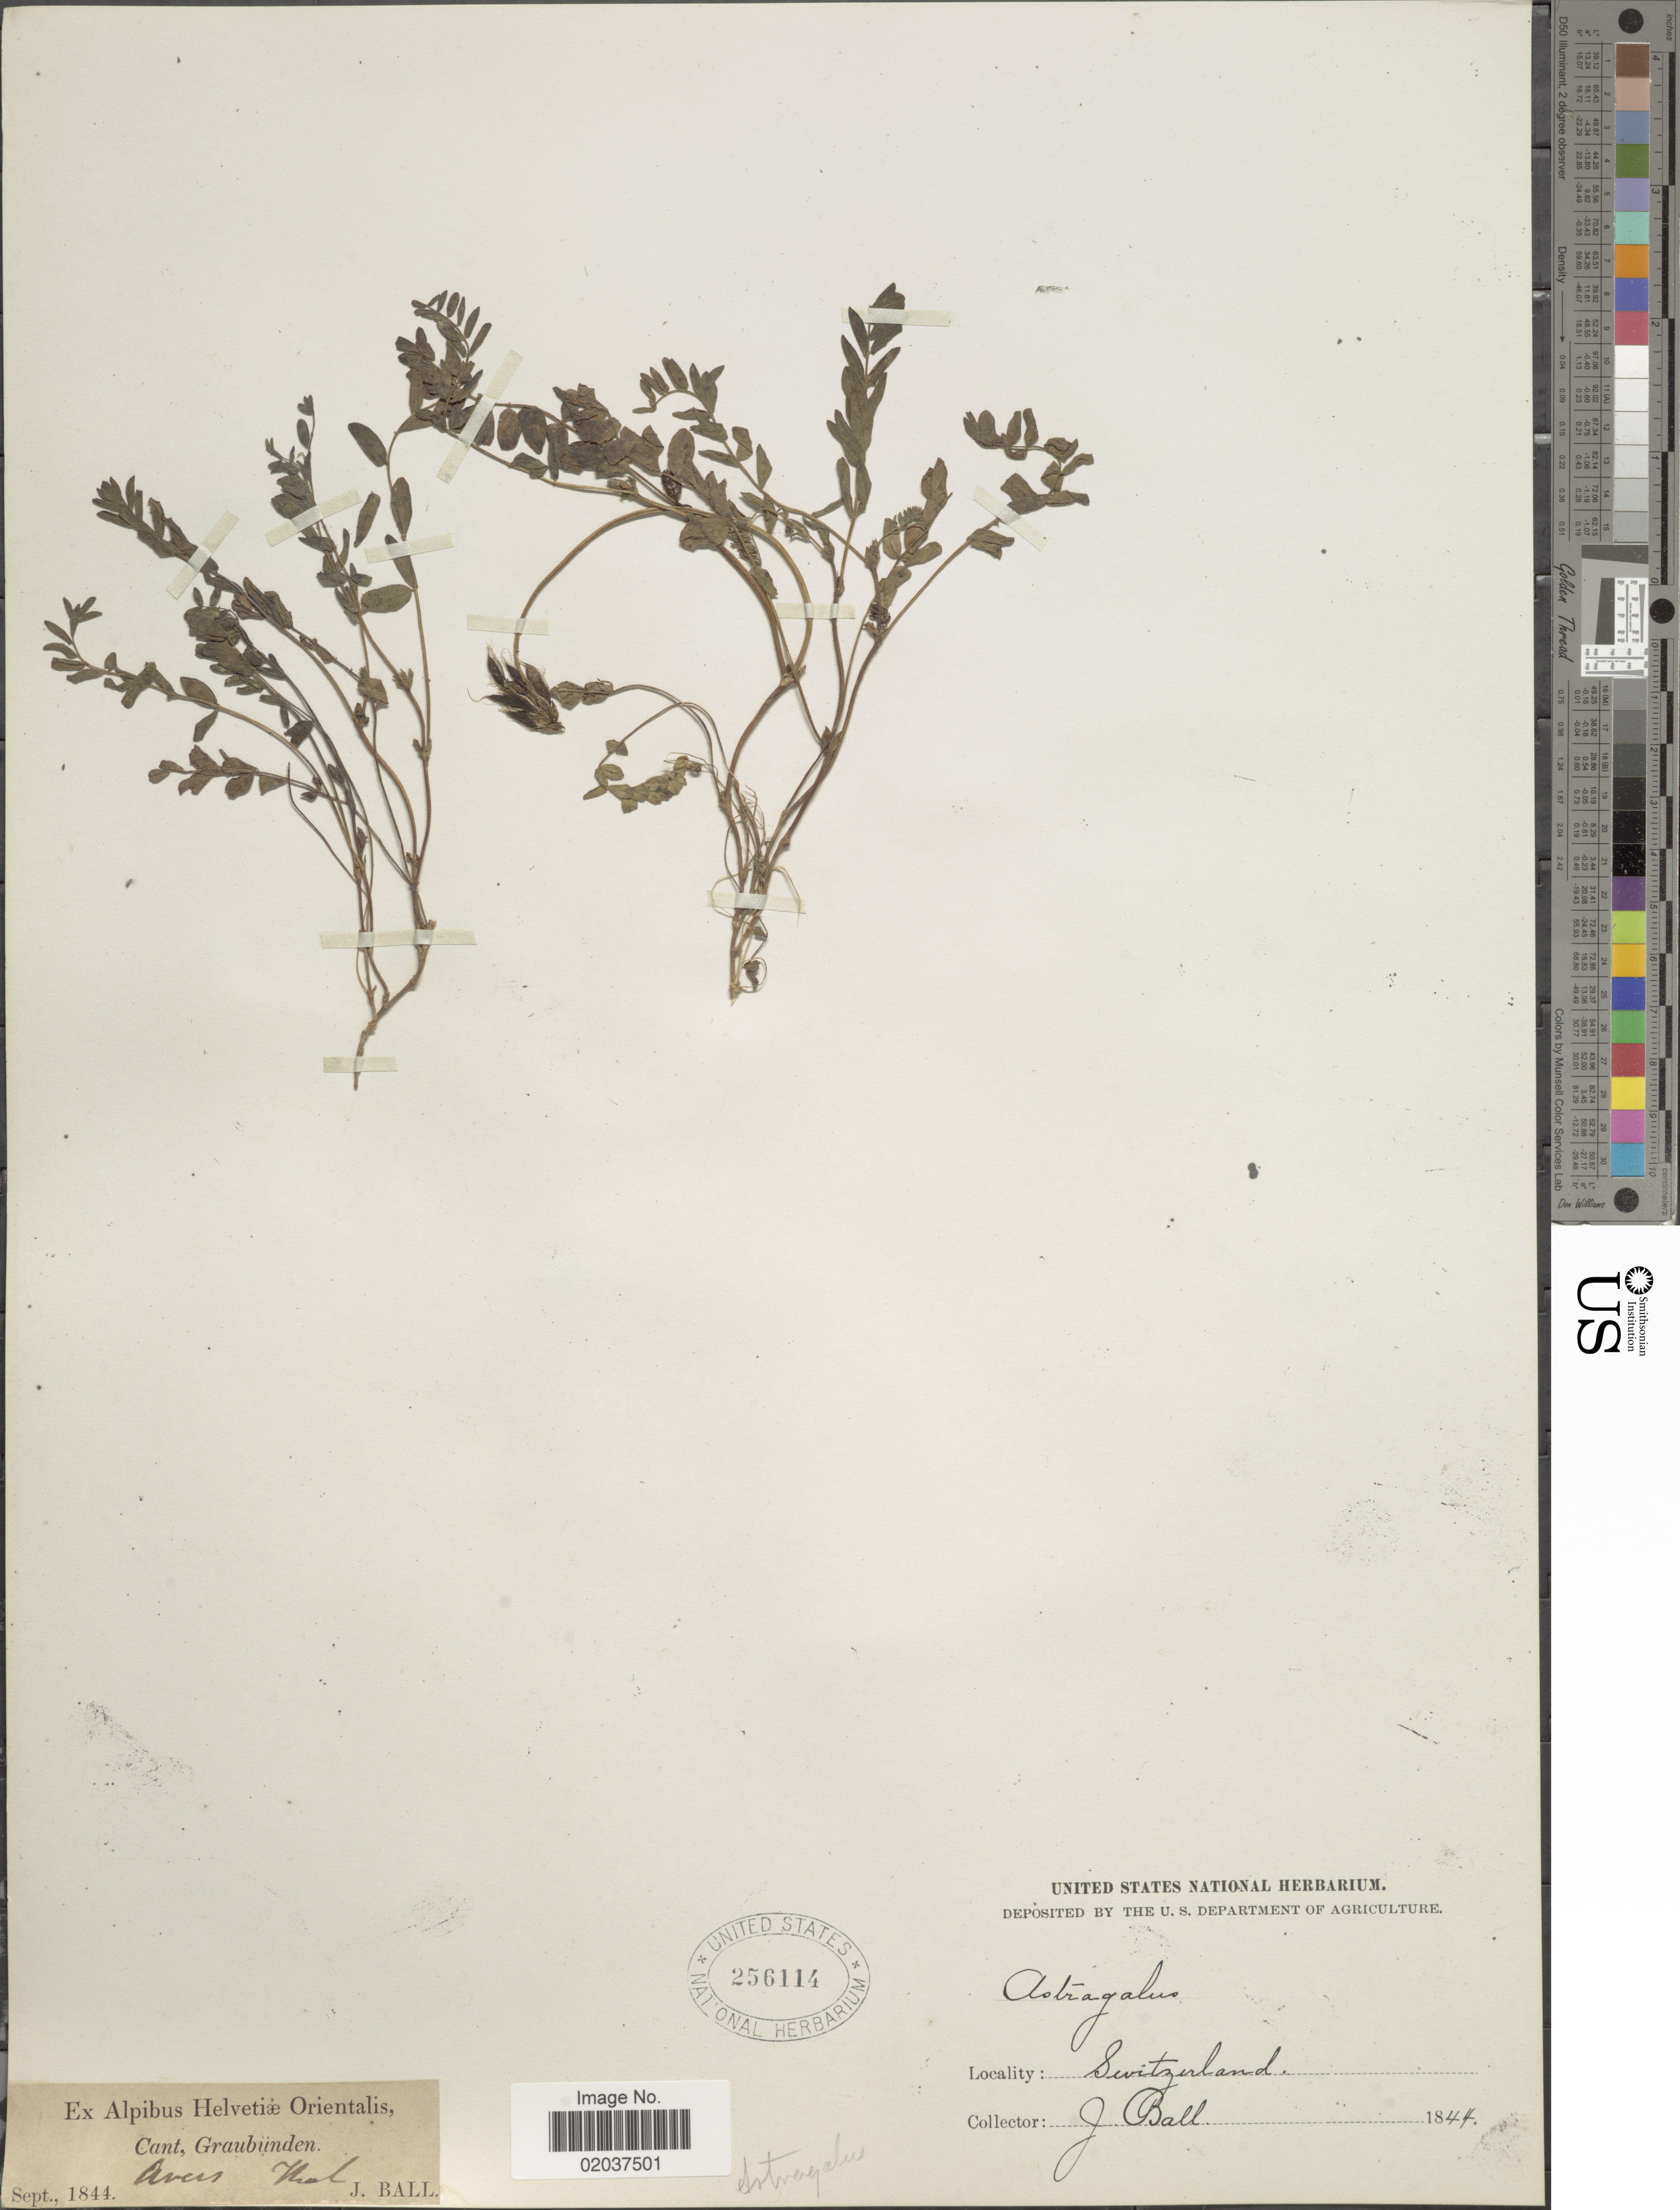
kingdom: Plantae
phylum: Tracheophyta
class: Magnoliopsida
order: Fabales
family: Fabaceae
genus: Astragalus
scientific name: Astragalus sp.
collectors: J. Ball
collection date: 1844-09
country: Switzerland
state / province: Graubunden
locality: Alpibus Helvetiae Orientalis, Cant, Graubunden, Avers Thal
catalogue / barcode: US 256114